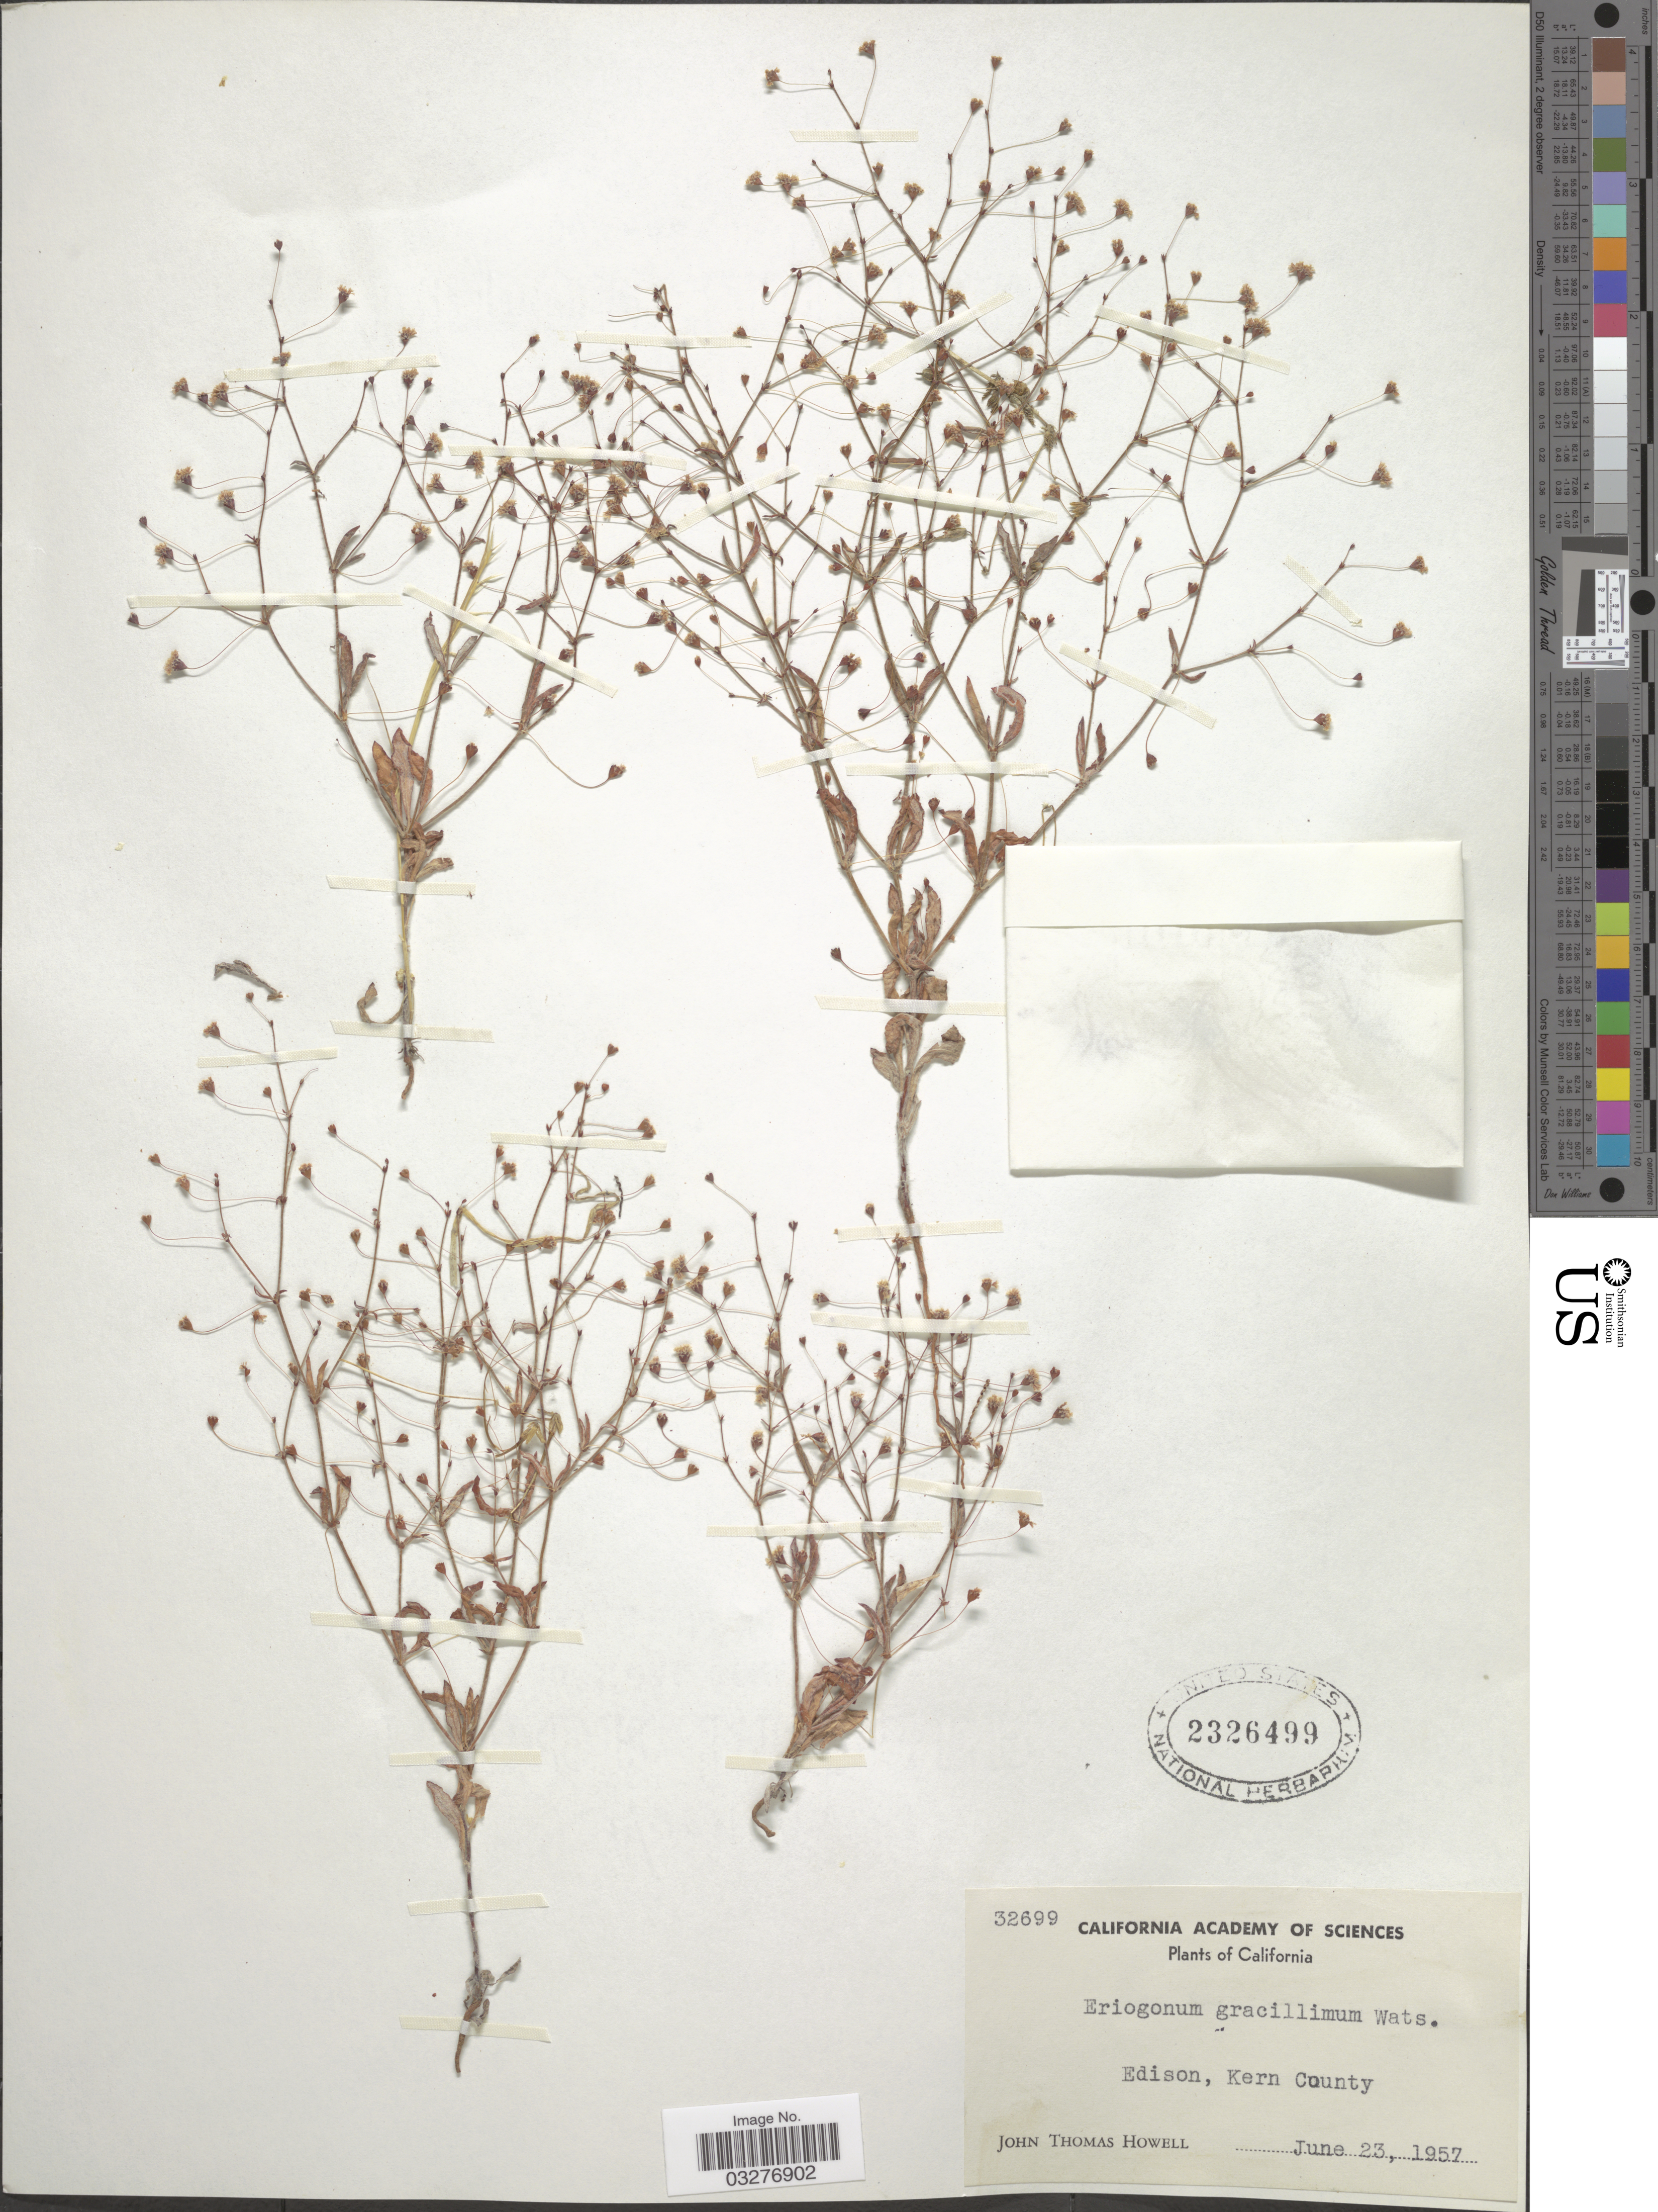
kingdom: Plantae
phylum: Tracheophyta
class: Magnoliopsida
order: Caryophyllales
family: Polygonaceae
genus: Eriogonum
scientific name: Eriogonum gracillimum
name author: S. Watson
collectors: J. T. Howell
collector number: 32699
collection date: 1957-06-23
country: United States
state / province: California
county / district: Kern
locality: Edison, Kern County.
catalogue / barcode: US 2326499